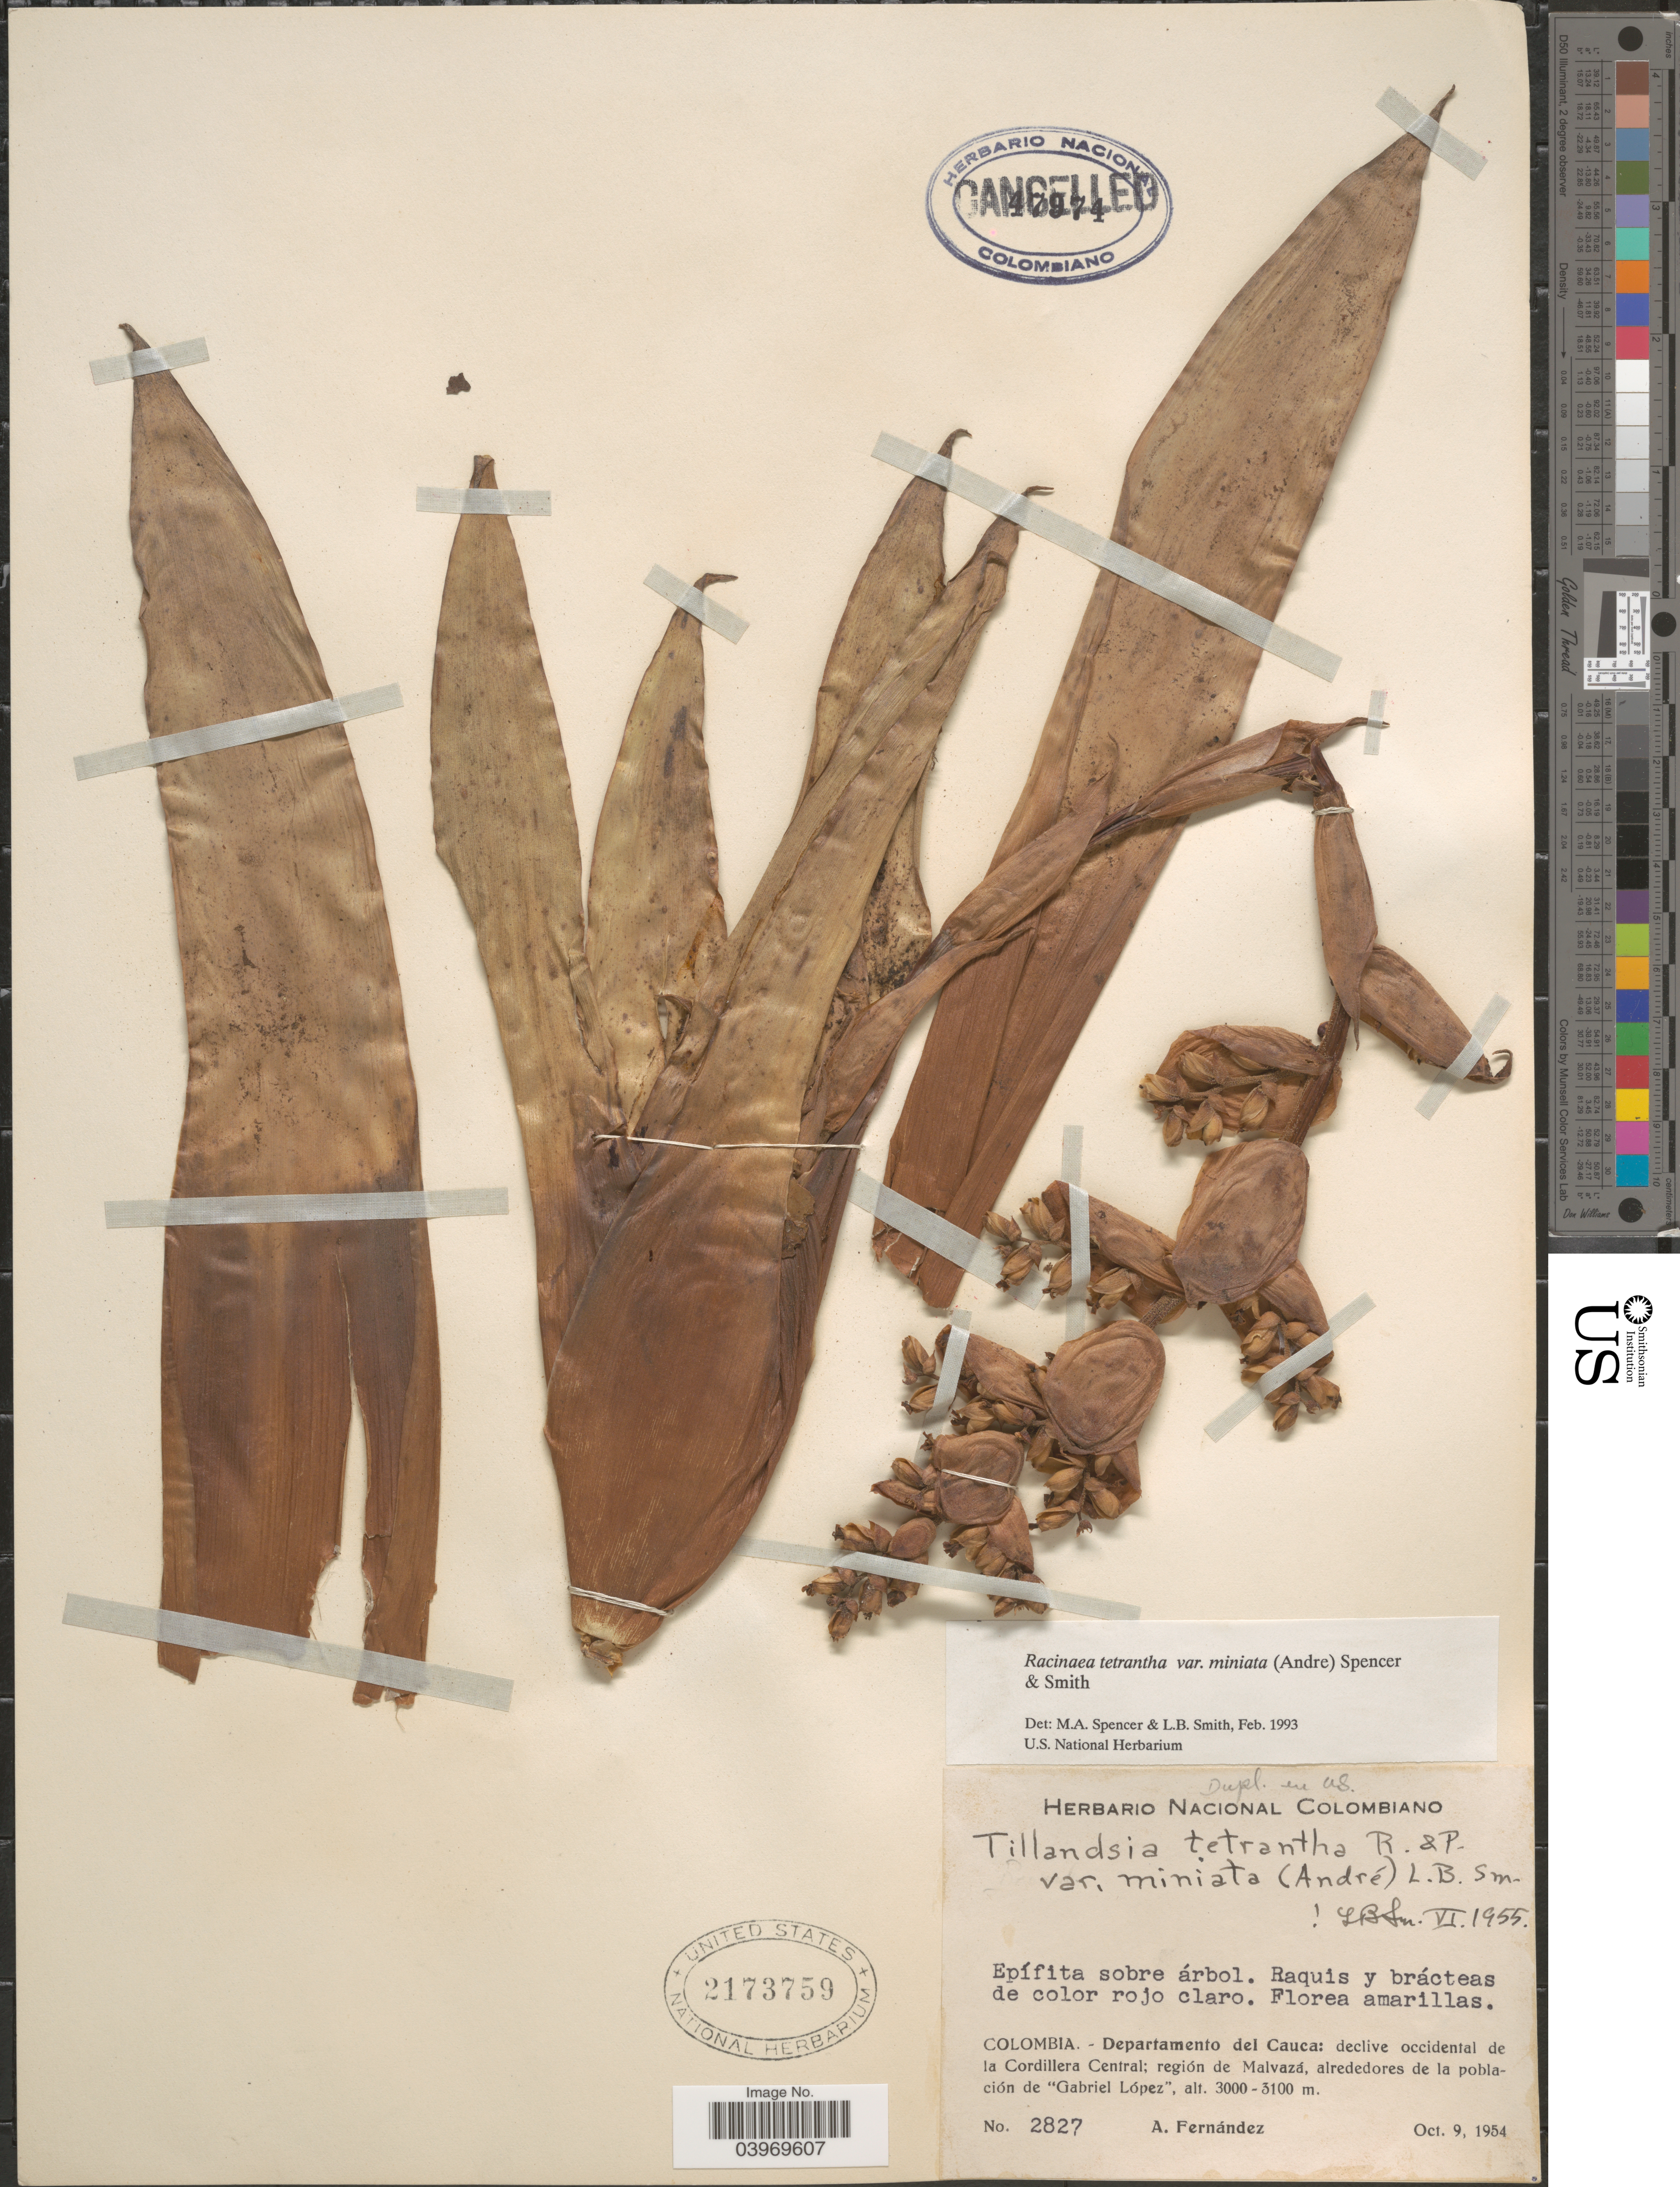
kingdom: Plantae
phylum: Tracheophyta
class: Liliopsida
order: Poales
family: Bromeliaceae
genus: Racinaea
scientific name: Racinaea tetrantha var. miniata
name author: (André) M.A. Spencer & L.B. Sm.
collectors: A. Fernández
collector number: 2827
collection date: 1954-10-09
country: Colombia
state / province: Cauca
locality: Departamento del Cauca: declive occidental de la Cordillera Central; región de Malvazá, alrededores de la población de "Gabriel López".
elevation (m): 3000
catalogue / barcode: US 2173759